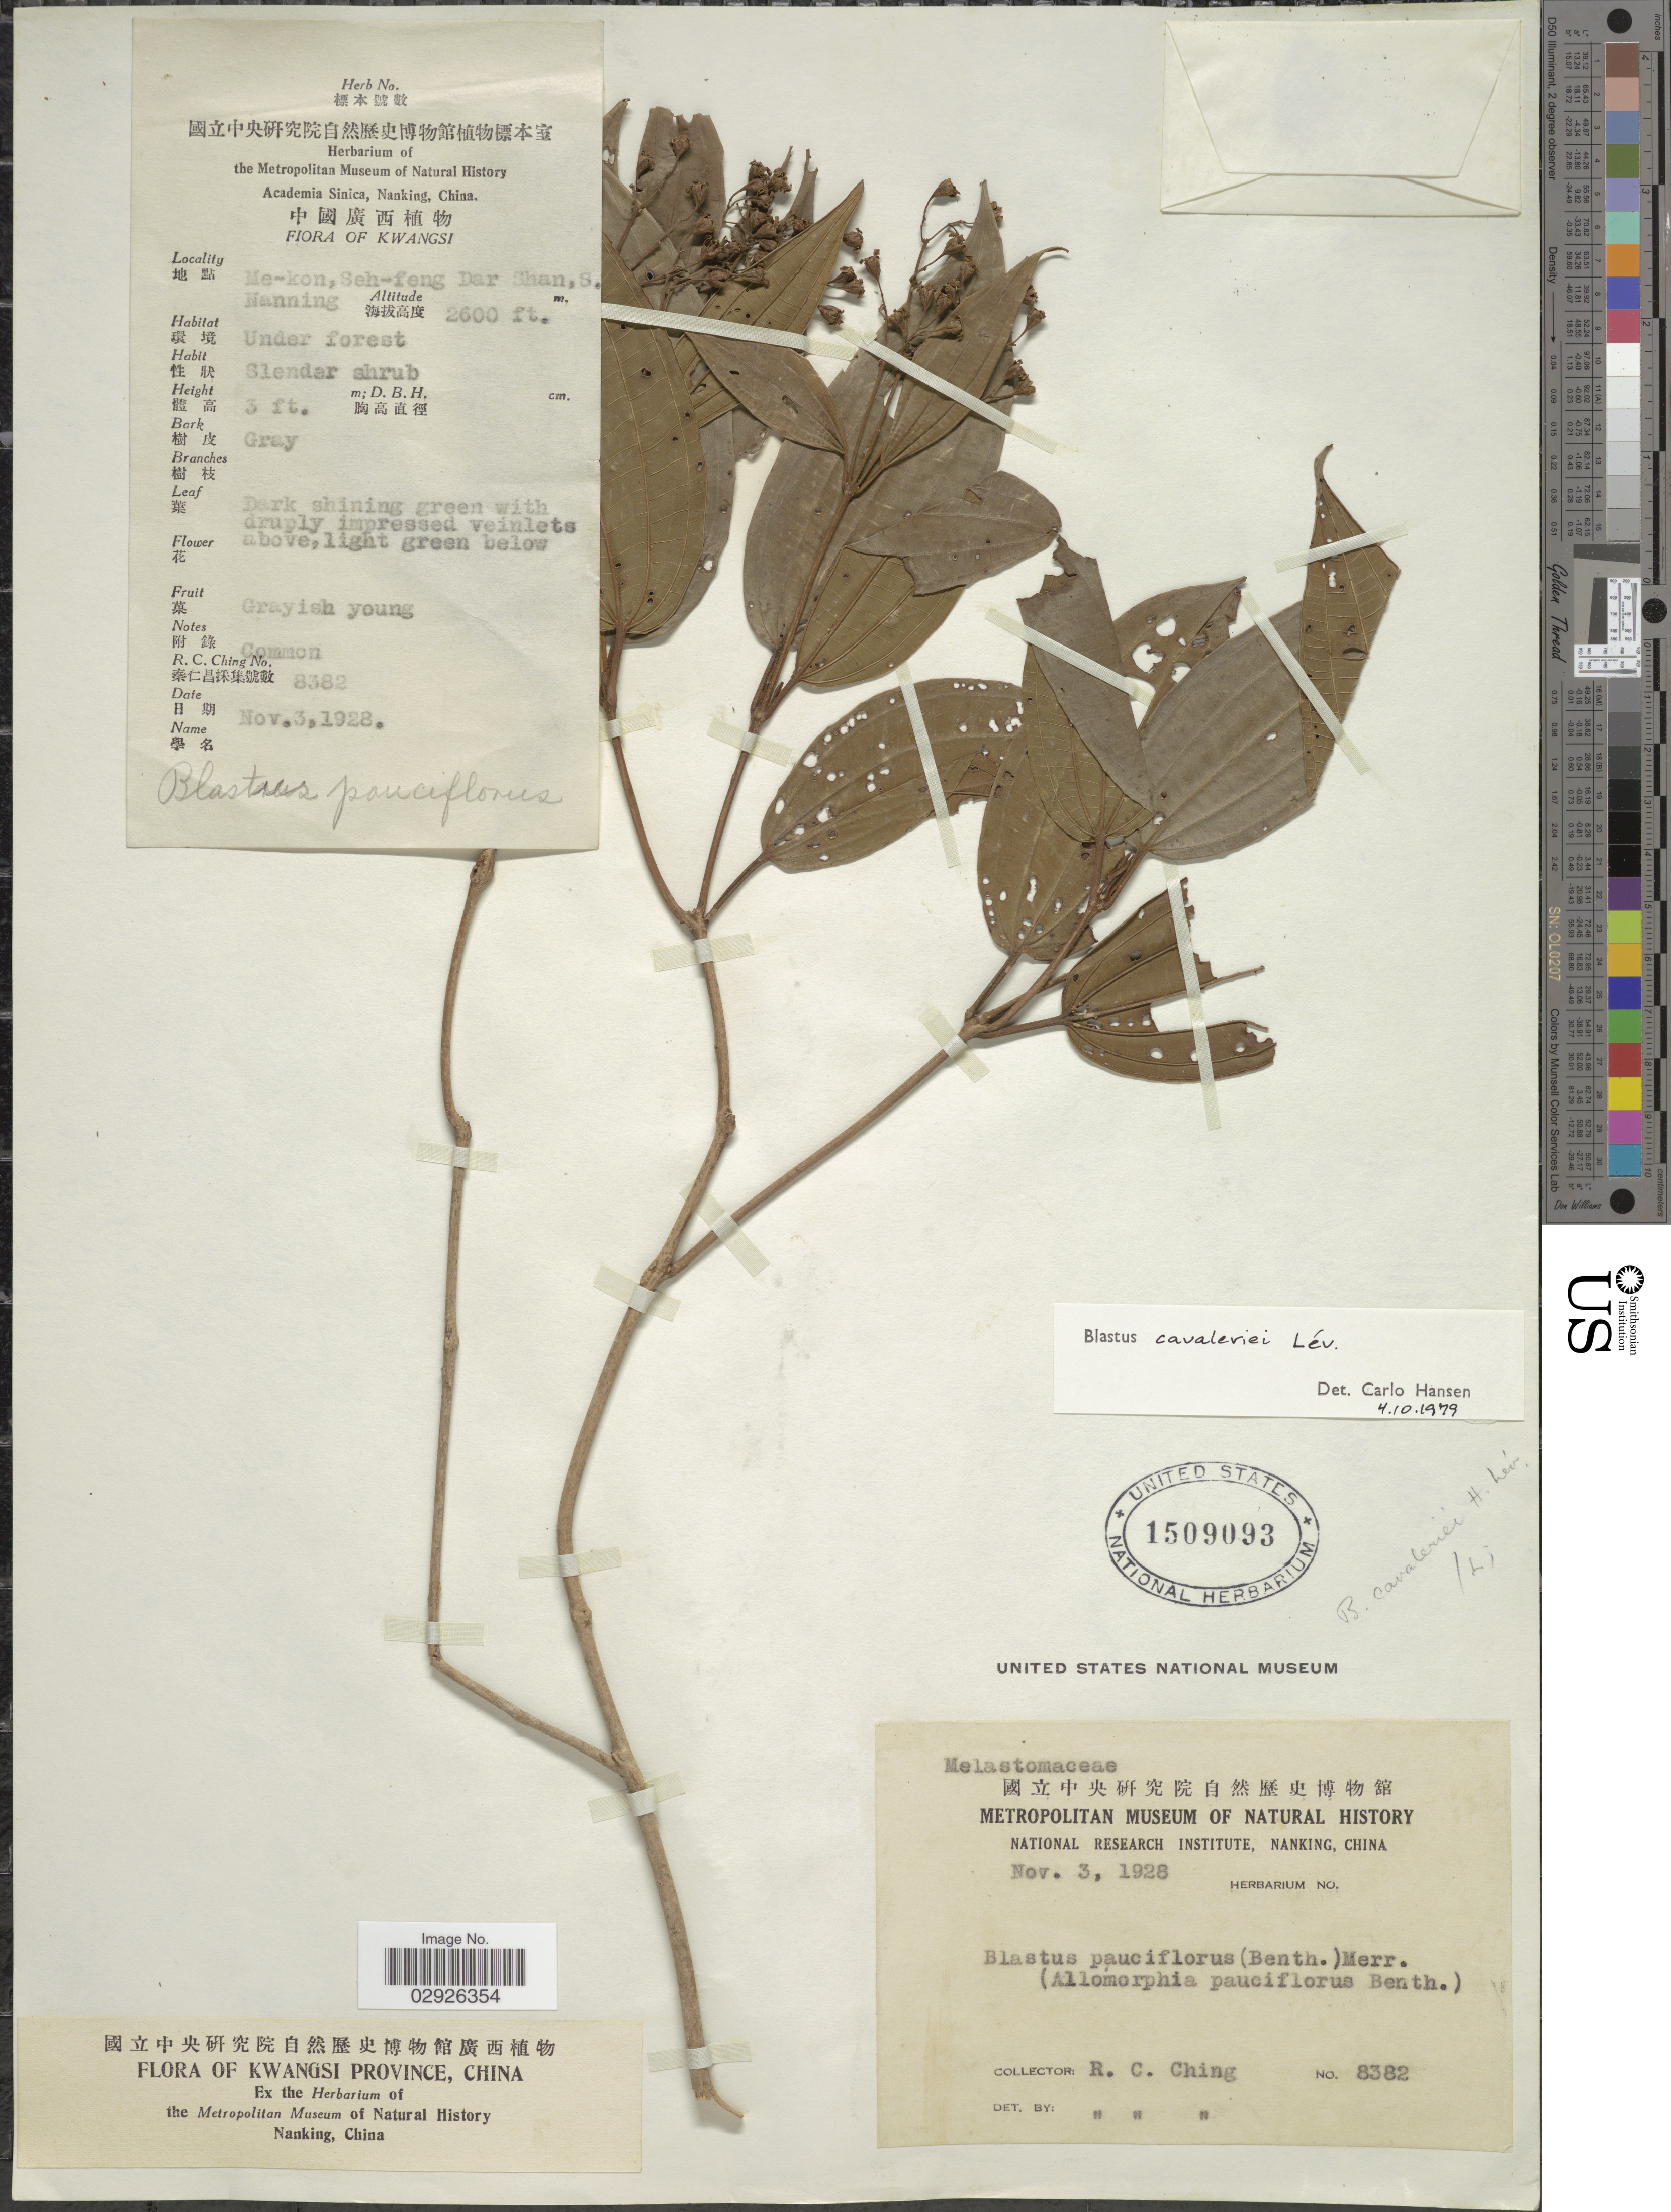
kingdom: Plantae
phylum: Tracheophyta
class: Magnoliopsida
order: Myrtales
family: Melastomataceae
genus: Blastus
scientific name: Blastus pauciflorus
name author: (Benth.) Guillaumin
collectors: R. C. Ching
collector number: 8382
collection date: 1928-11-03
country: China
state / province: Guangxi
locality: Kwangsi Province, Me-kon, Seh-feng Dar Shan, S. Nanning.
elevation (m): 792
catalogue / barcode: US 1509093